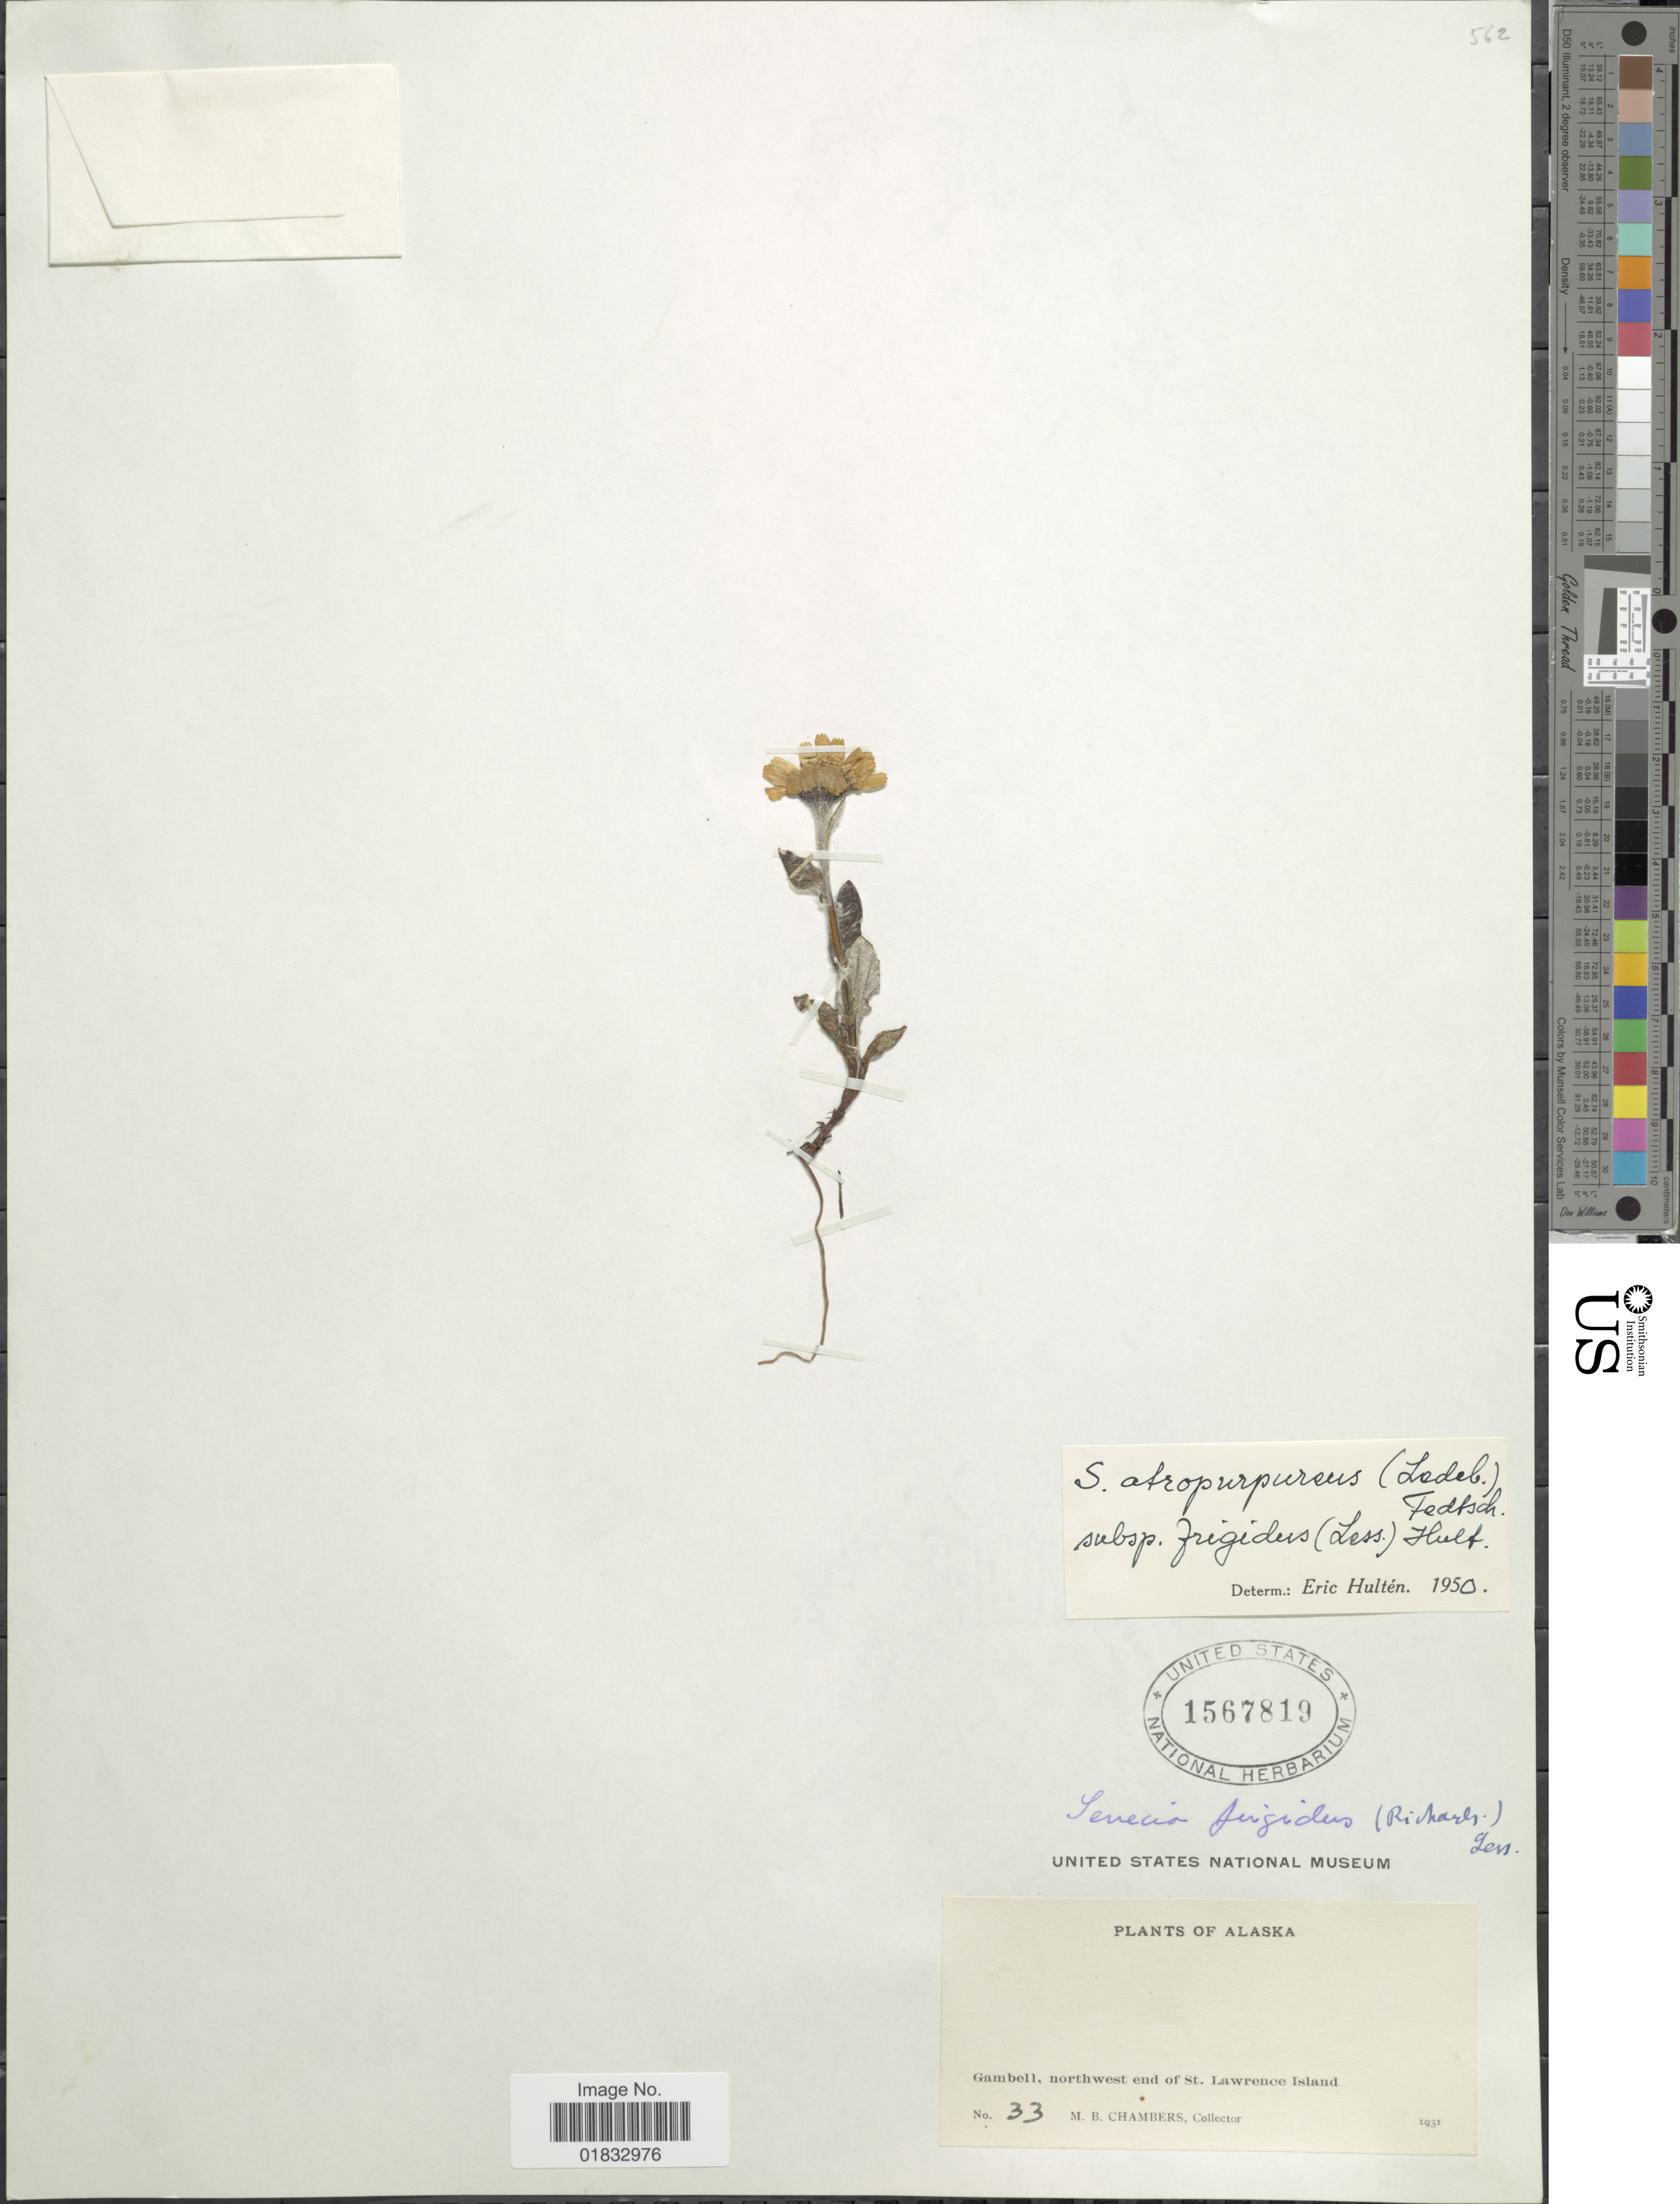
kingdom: Plantae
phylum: Tracheophyta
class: Magnoliopsida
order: Asterales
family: Asteraceae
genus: Tephroseris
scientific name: Tephroseris frigida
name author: (Richardson) Holub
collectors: M. Chambers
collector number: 33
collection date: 1931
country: United States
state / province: Alaska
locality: Gambell, northwest end of St Lawrence Island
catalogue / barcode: US 1567819